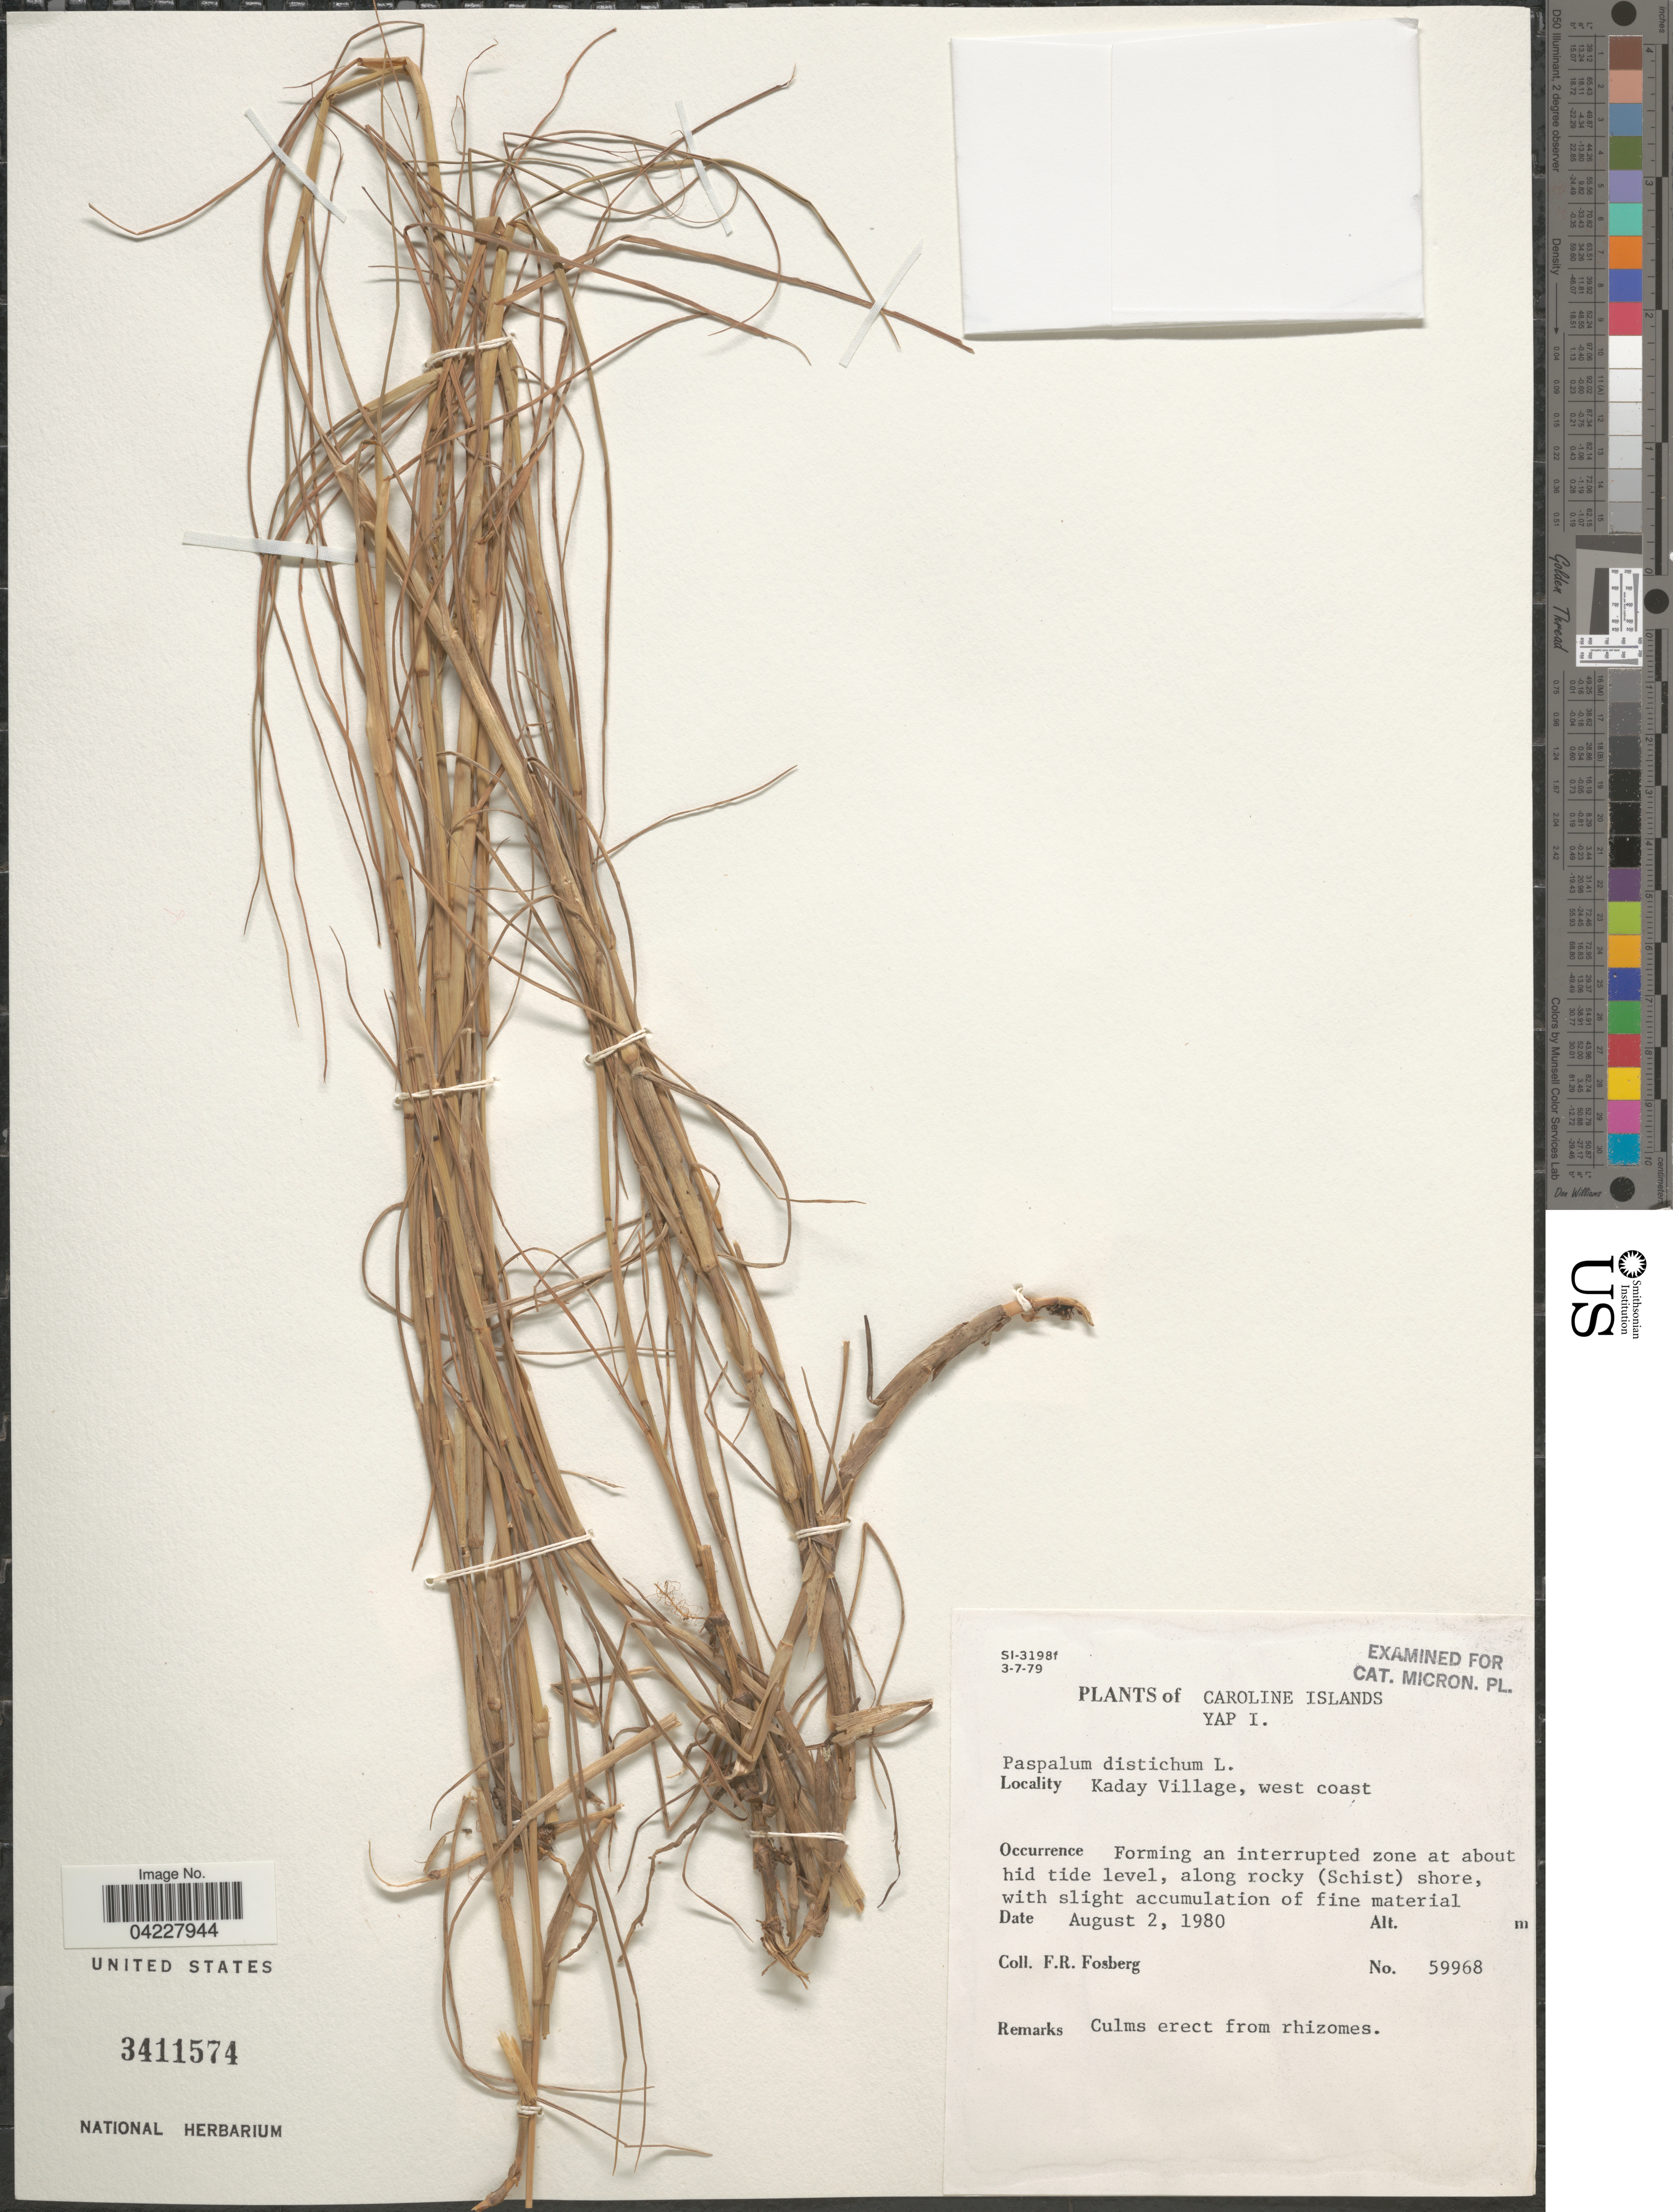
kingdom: Plantae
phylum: Tracheophyta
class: Liliopsida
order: Poales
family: Poaceae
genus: Paspalum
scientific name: Paspalum distichum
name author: L.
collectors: F. R. Fosberg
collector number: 59968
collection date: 1980-08-02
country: Micronesia, Federated States of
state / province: Yap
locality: Caroline Islands. Yap I. Kaday Village, west coast.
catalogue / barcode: US 3411574